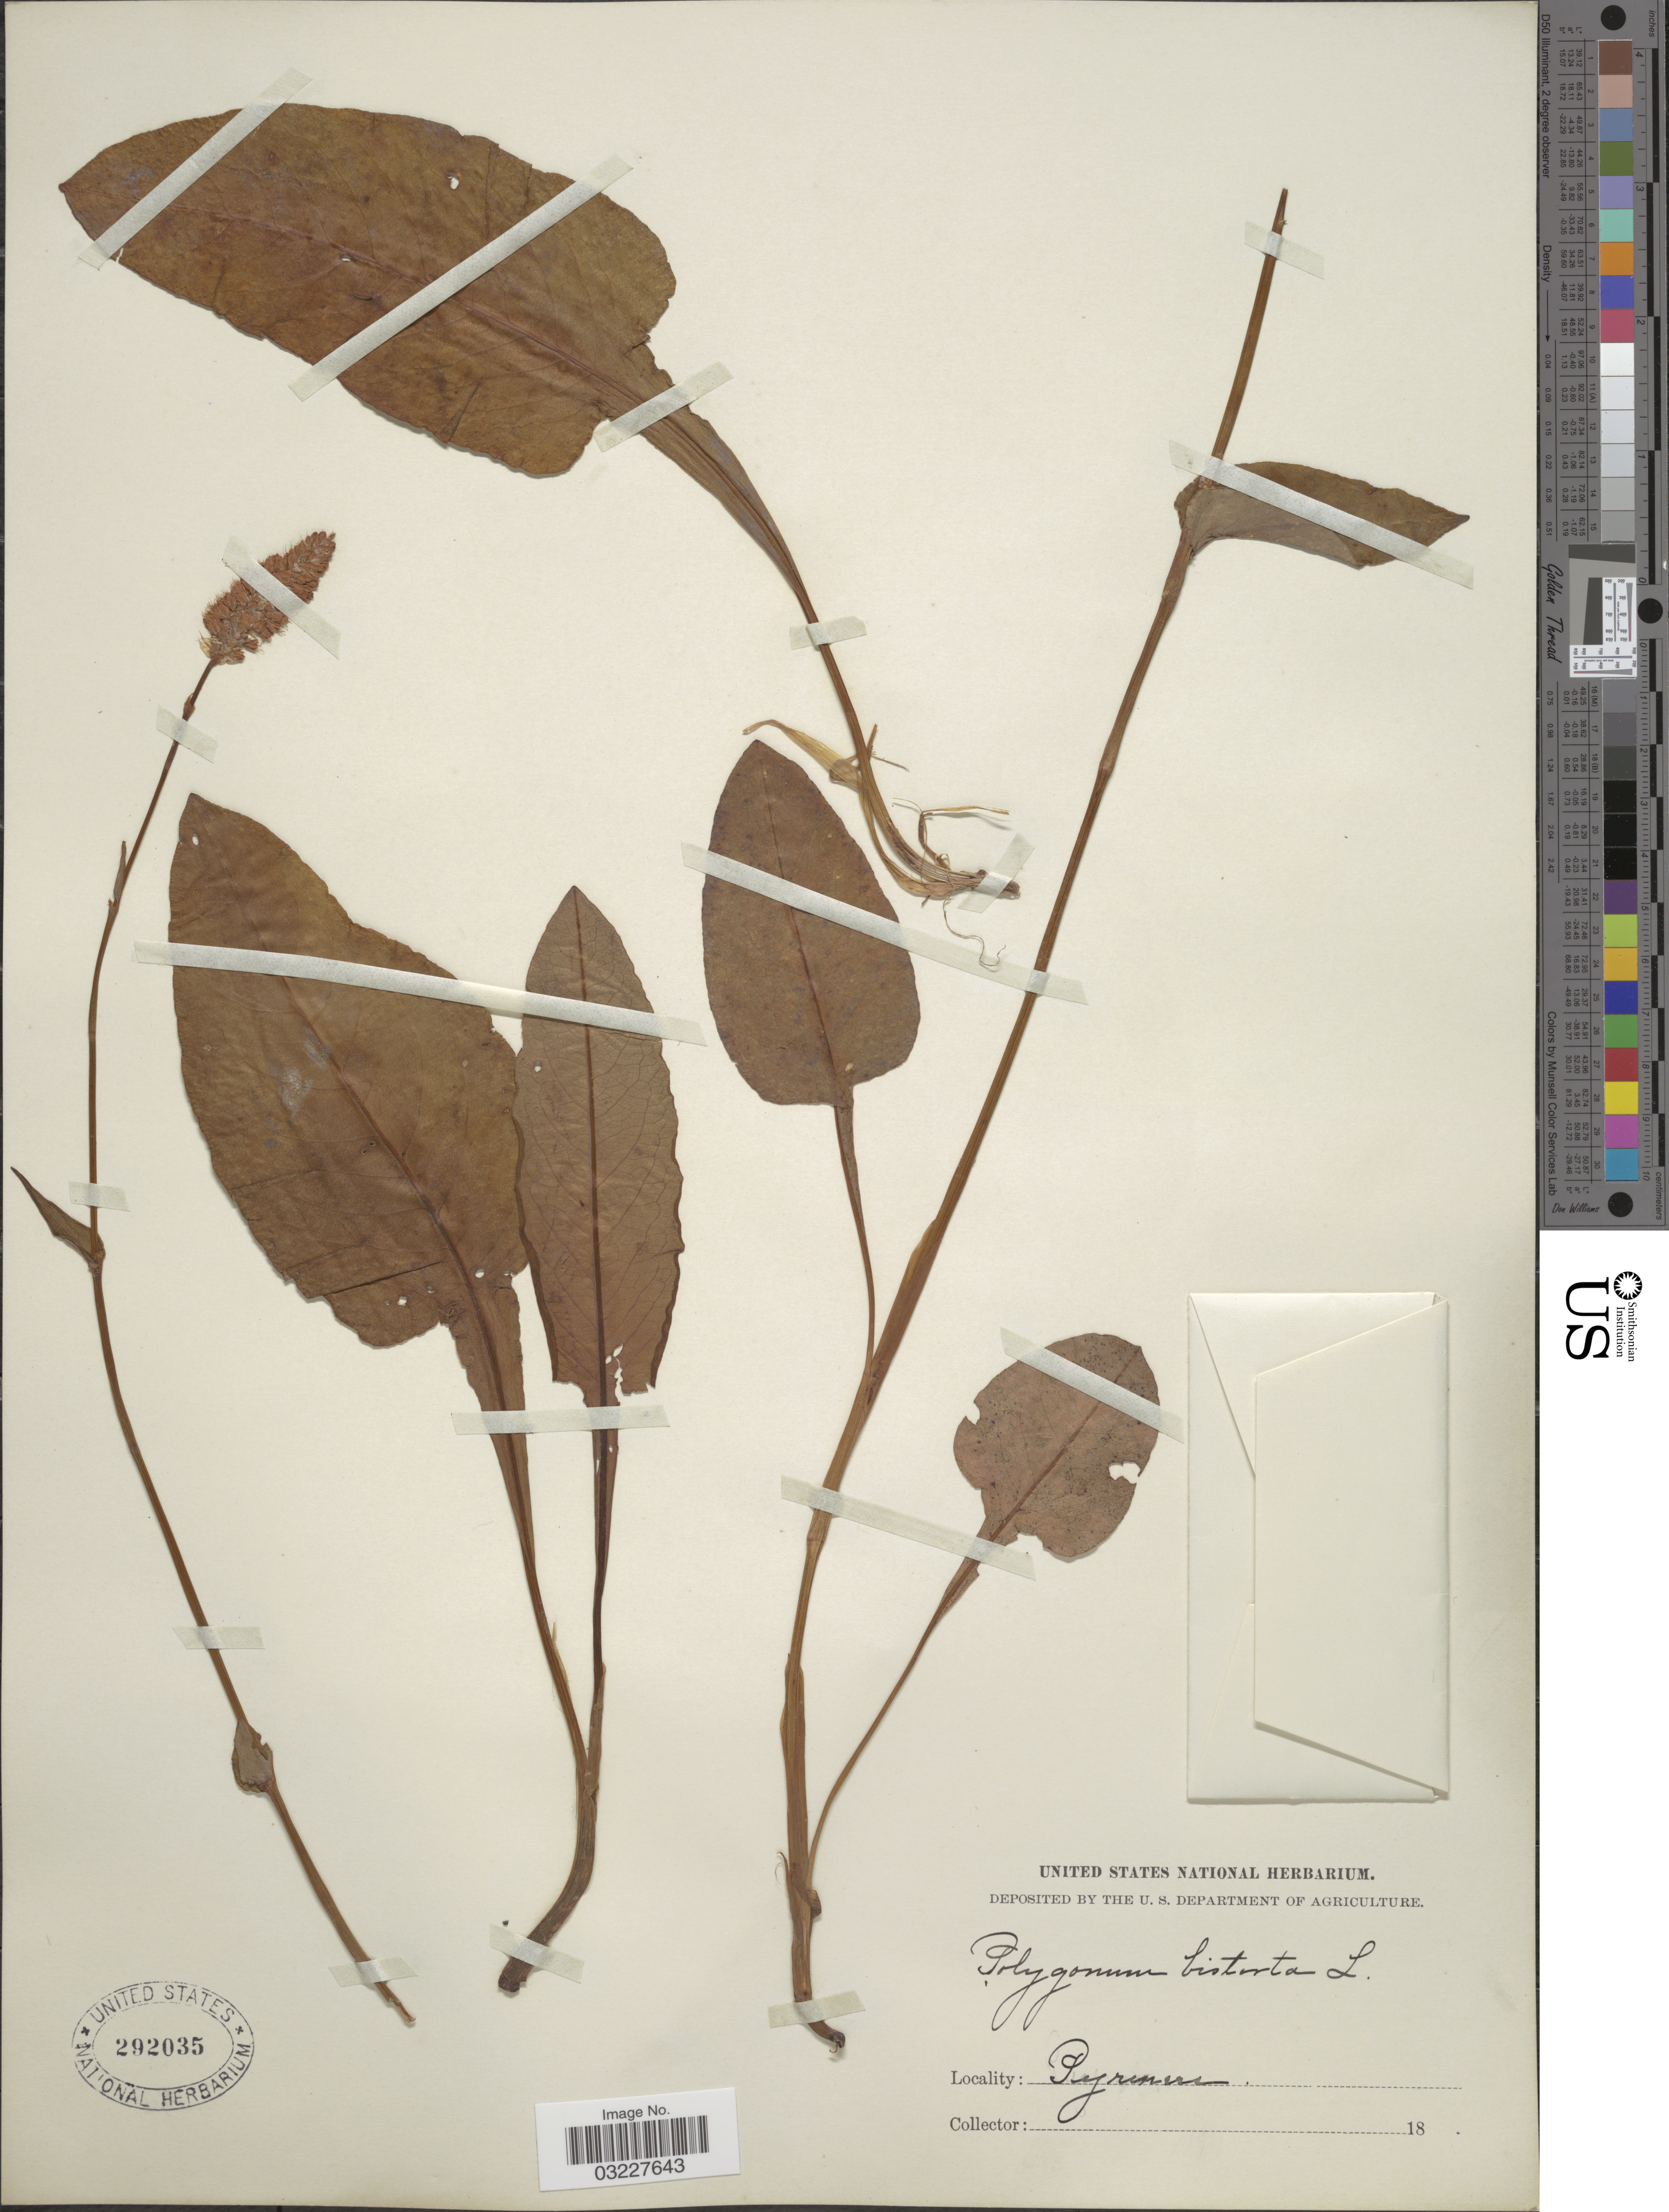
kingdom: Plantae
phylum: Tracheophyta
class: Magnoliopsida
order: Caryophyllales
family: Polygonaceae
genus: Bistorta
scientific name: Bistorta officinalis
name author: Delarbre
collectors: ex herb. United States National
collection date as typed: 18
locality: Pyrenees.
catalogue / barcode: US 292035